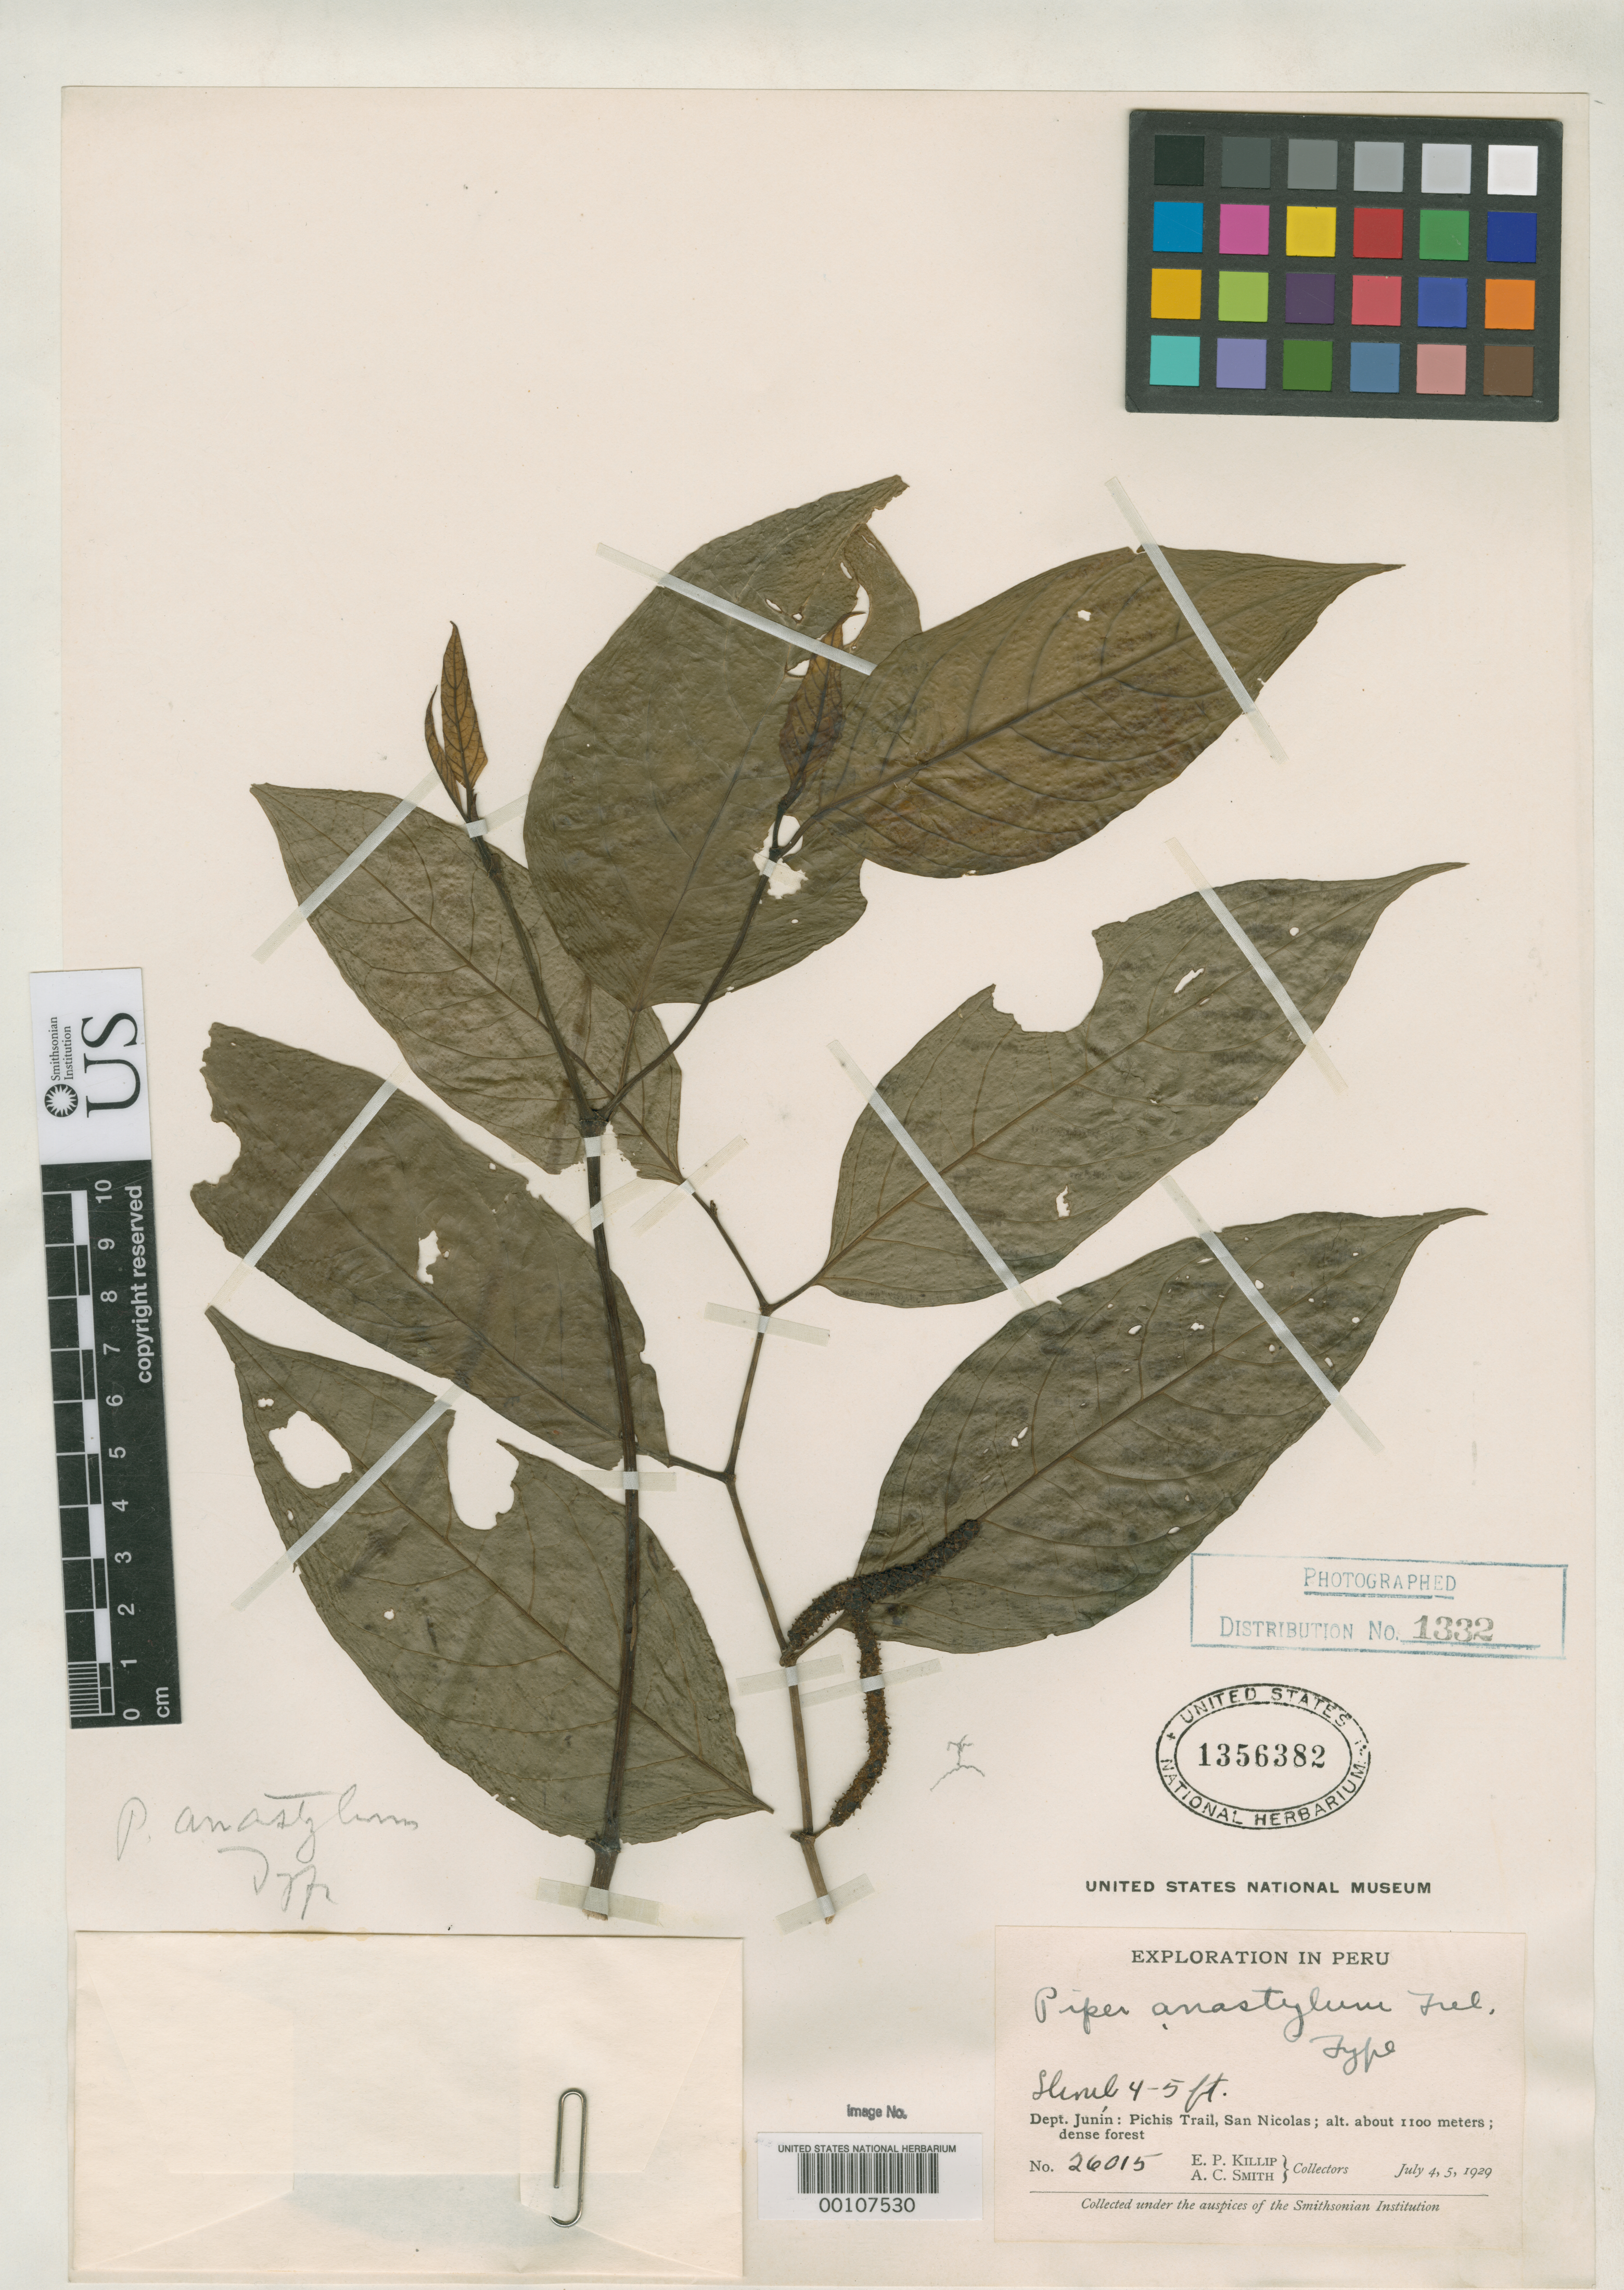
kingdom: Plantae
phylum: Tracheophyta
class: Magnoliopsida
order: Piperales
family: Piperaceae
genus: Piper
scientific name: Piper anastylum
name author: Trel. in J.F. Macbr.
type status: Holotype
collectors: E. P. Killip & A. C. Smith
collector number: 26015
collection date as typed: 04 Jul 1929 to 05 Jul 1929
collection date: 1929-07-04/1929-07-05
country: Peru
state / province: Junín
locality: Pichis Trail, San Nicolas.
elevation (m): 1100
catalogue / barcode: US 1356382